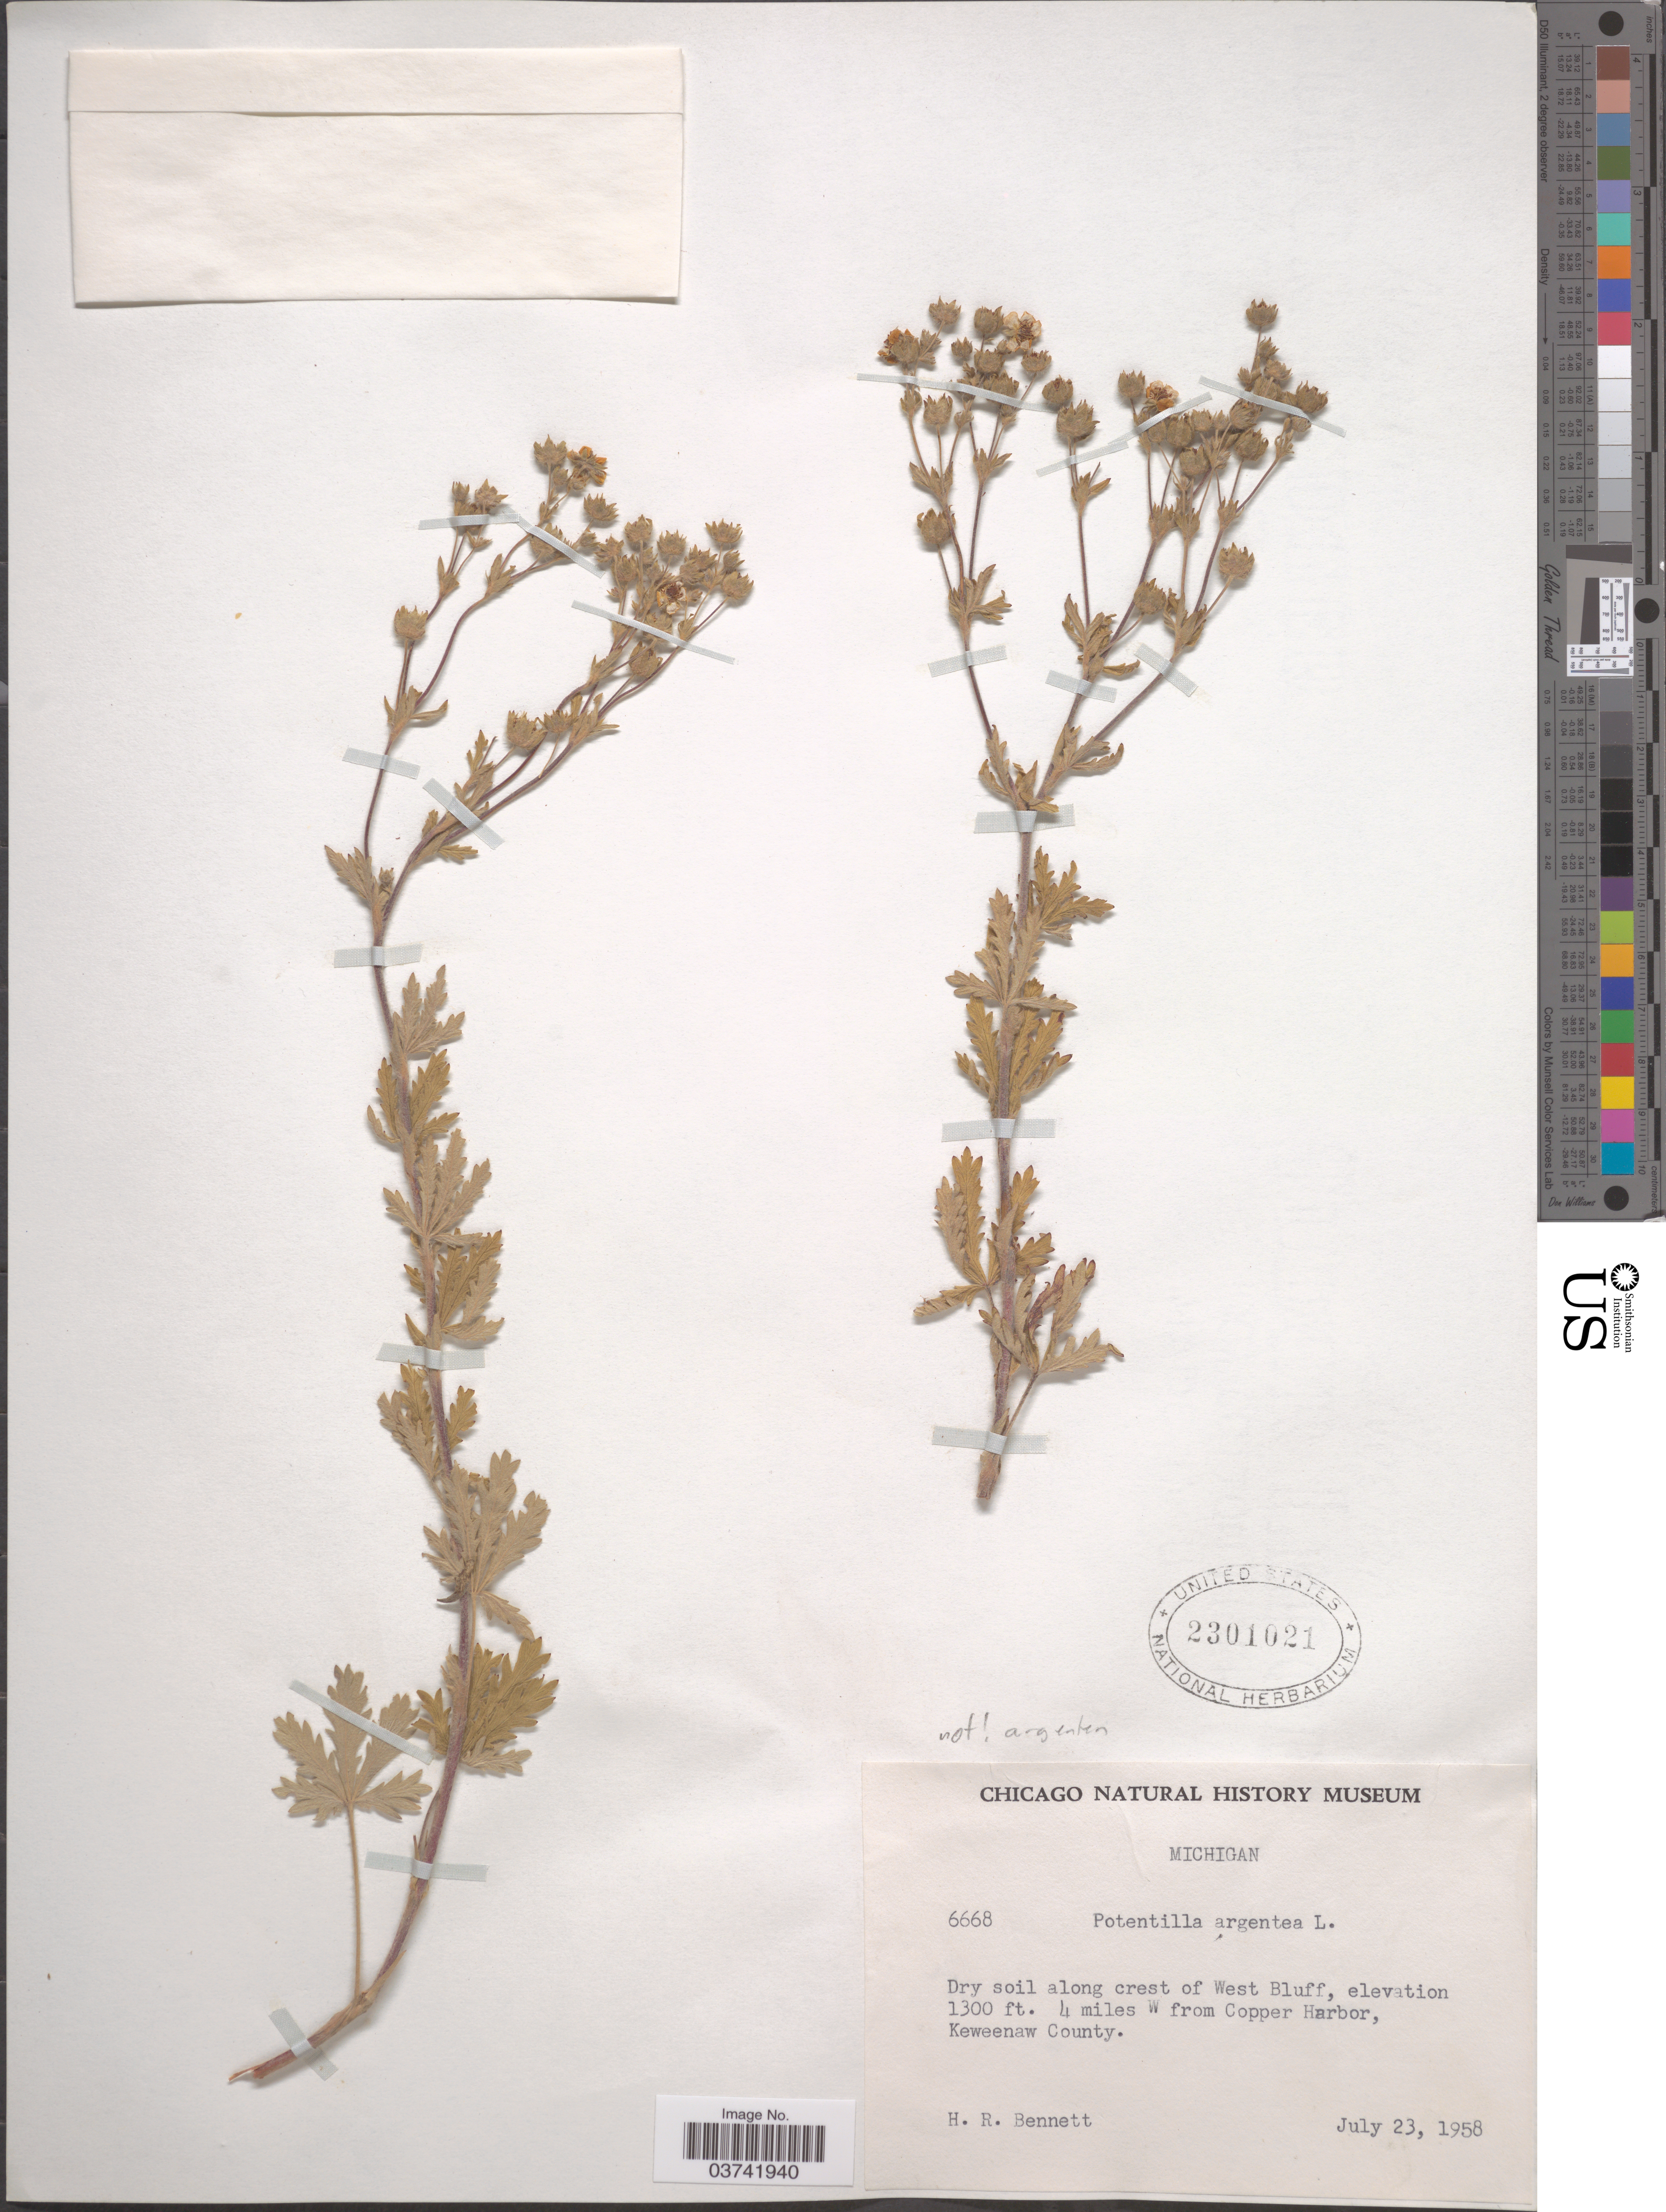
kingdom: Plantae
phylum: Tracheophyta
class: Magnoliopsida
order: Rosales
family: Rosaceae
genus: Potentilla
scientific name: Potentilla sp.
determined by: Strong, Mark T., (BOT), Smithsonian Institution - National Museum of Natural History (UNITED STATES)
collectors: H. R. Bennett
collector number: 6668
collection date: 1958-07-23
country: United States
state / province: Michigan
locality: Dry soil along crest of West Bluff. 4 miles W from Copper Harbor, Keweenaw County.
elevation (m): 396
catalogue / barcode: US 2301021